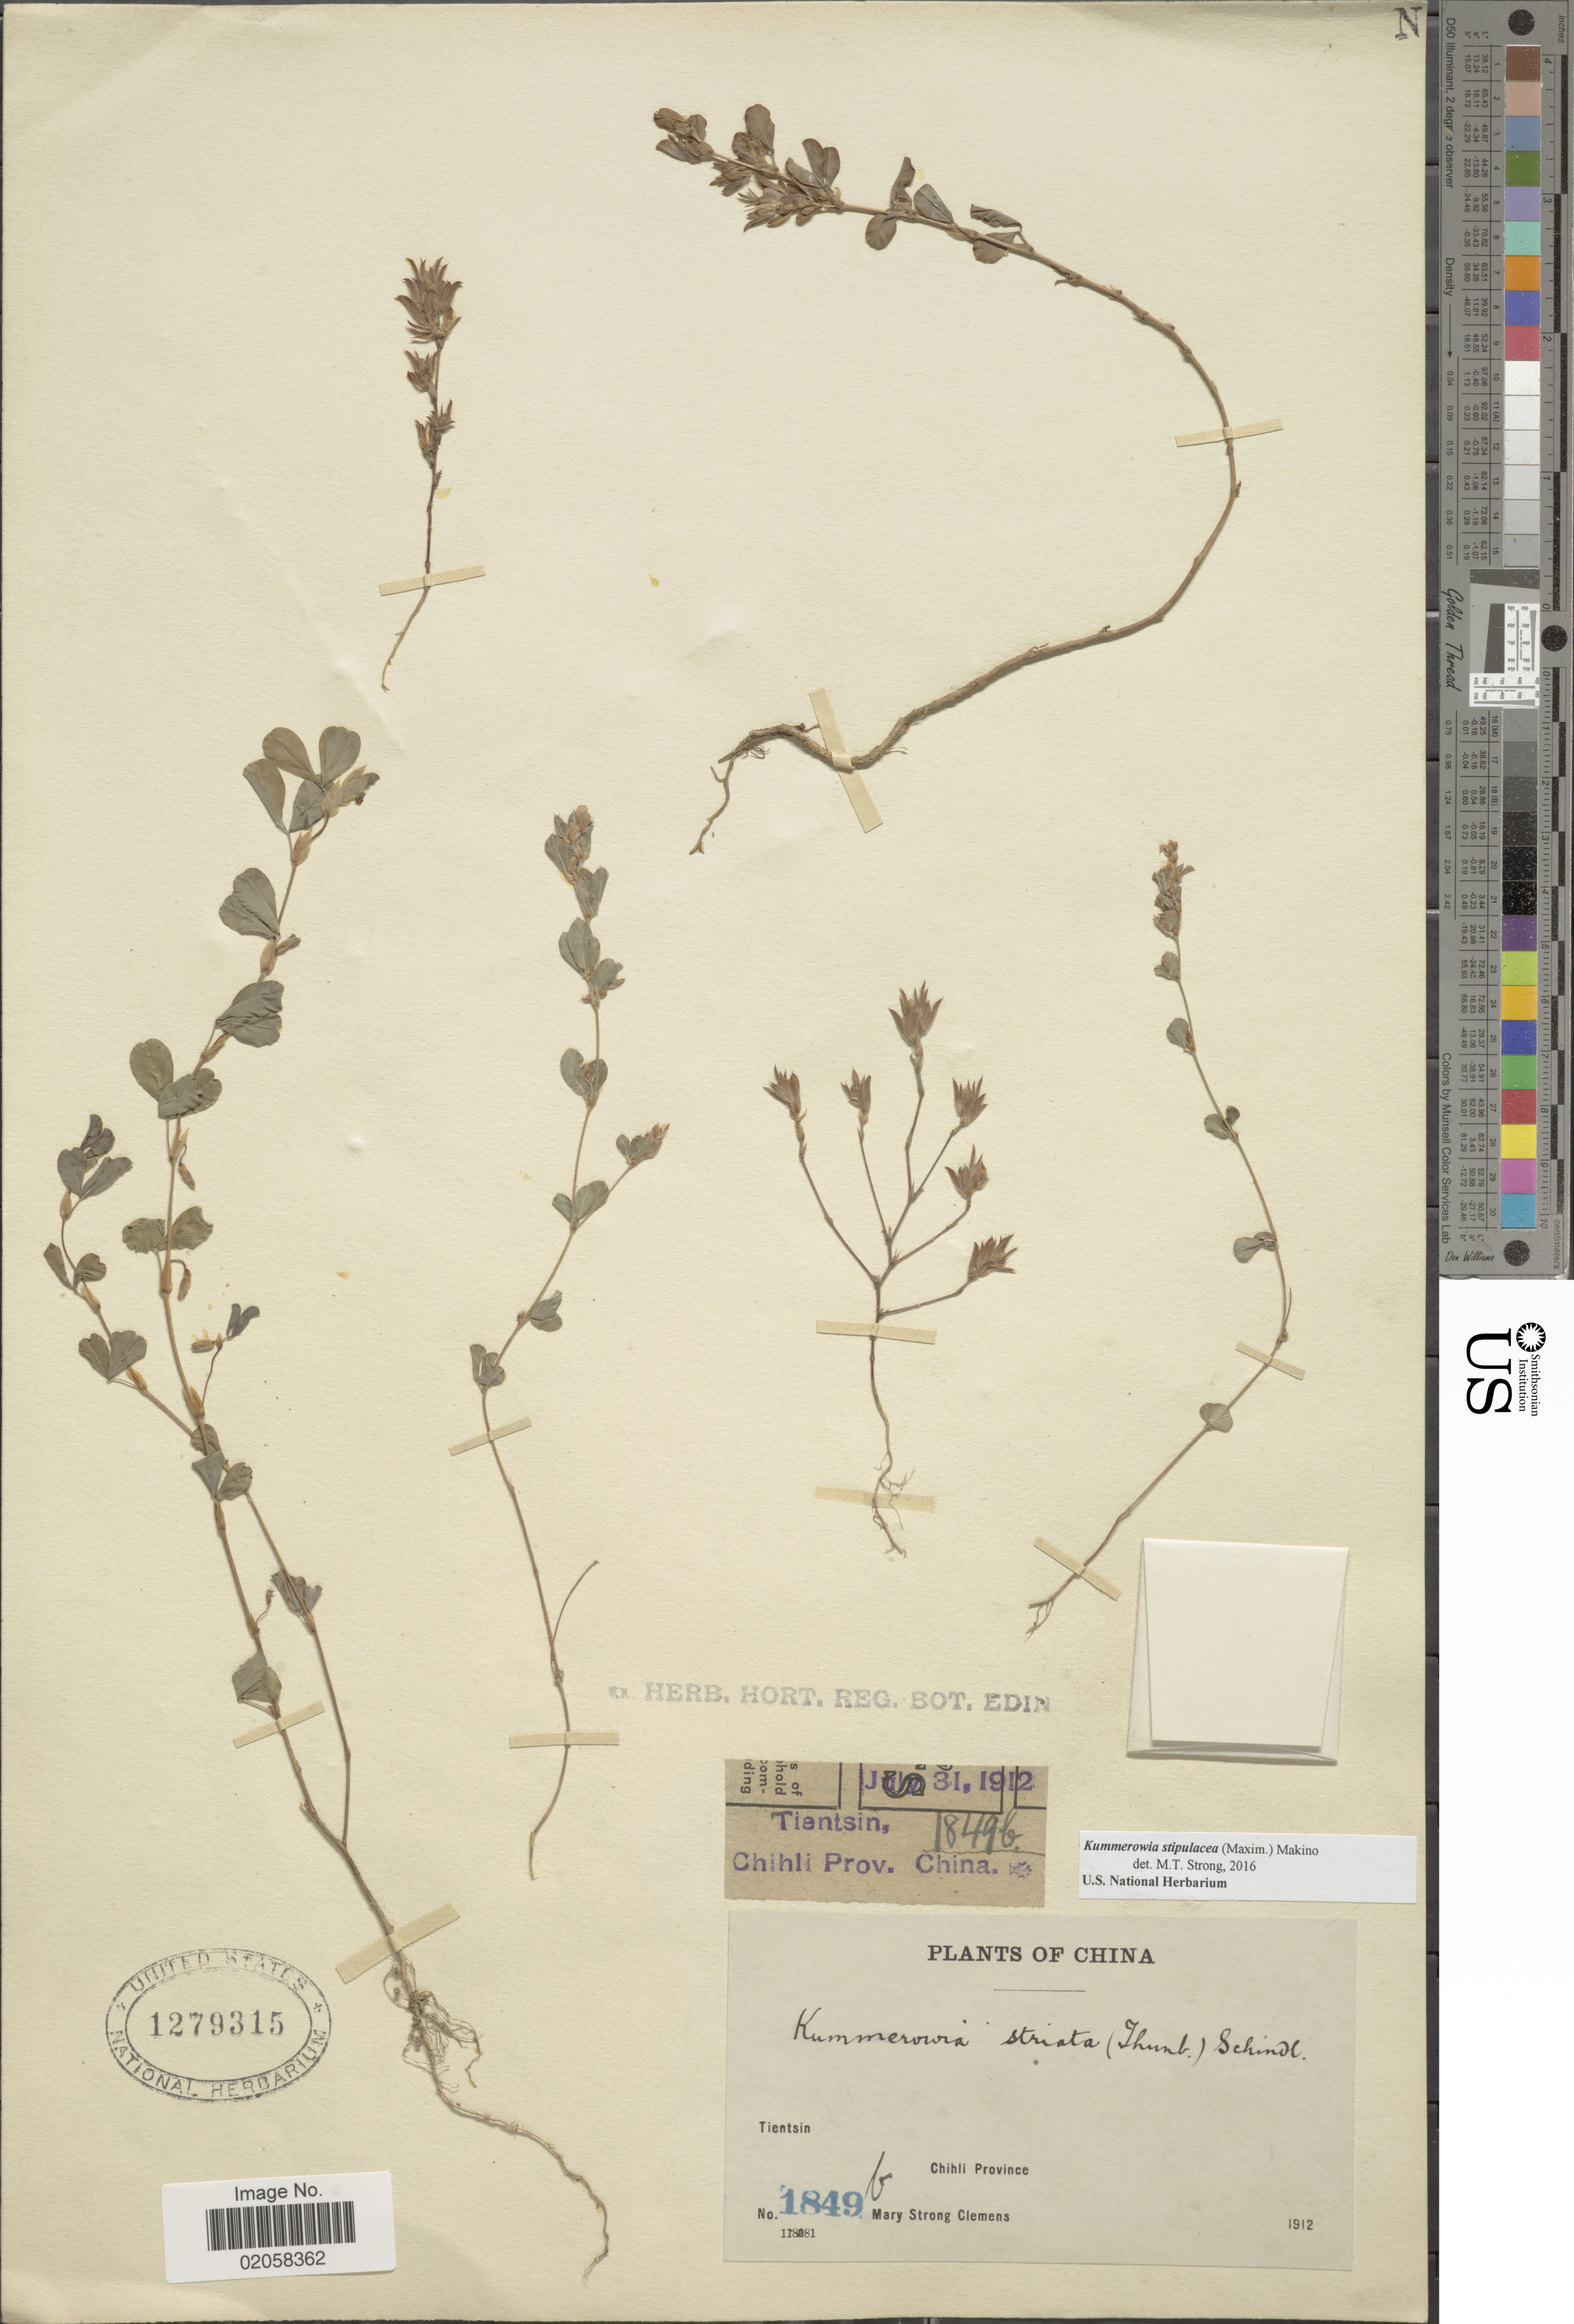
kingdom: Plantae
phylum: Tracheophyta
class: Magnoliopsida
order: Fabales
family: Fabaceae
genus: Kummerowia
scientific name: Kummerowia stipulacea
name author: (Maxim.) Makino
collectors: M. S. Clemens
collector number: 1849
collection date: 1912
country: China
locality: Tienstsin, Chihli Province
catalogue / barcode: US 1279315